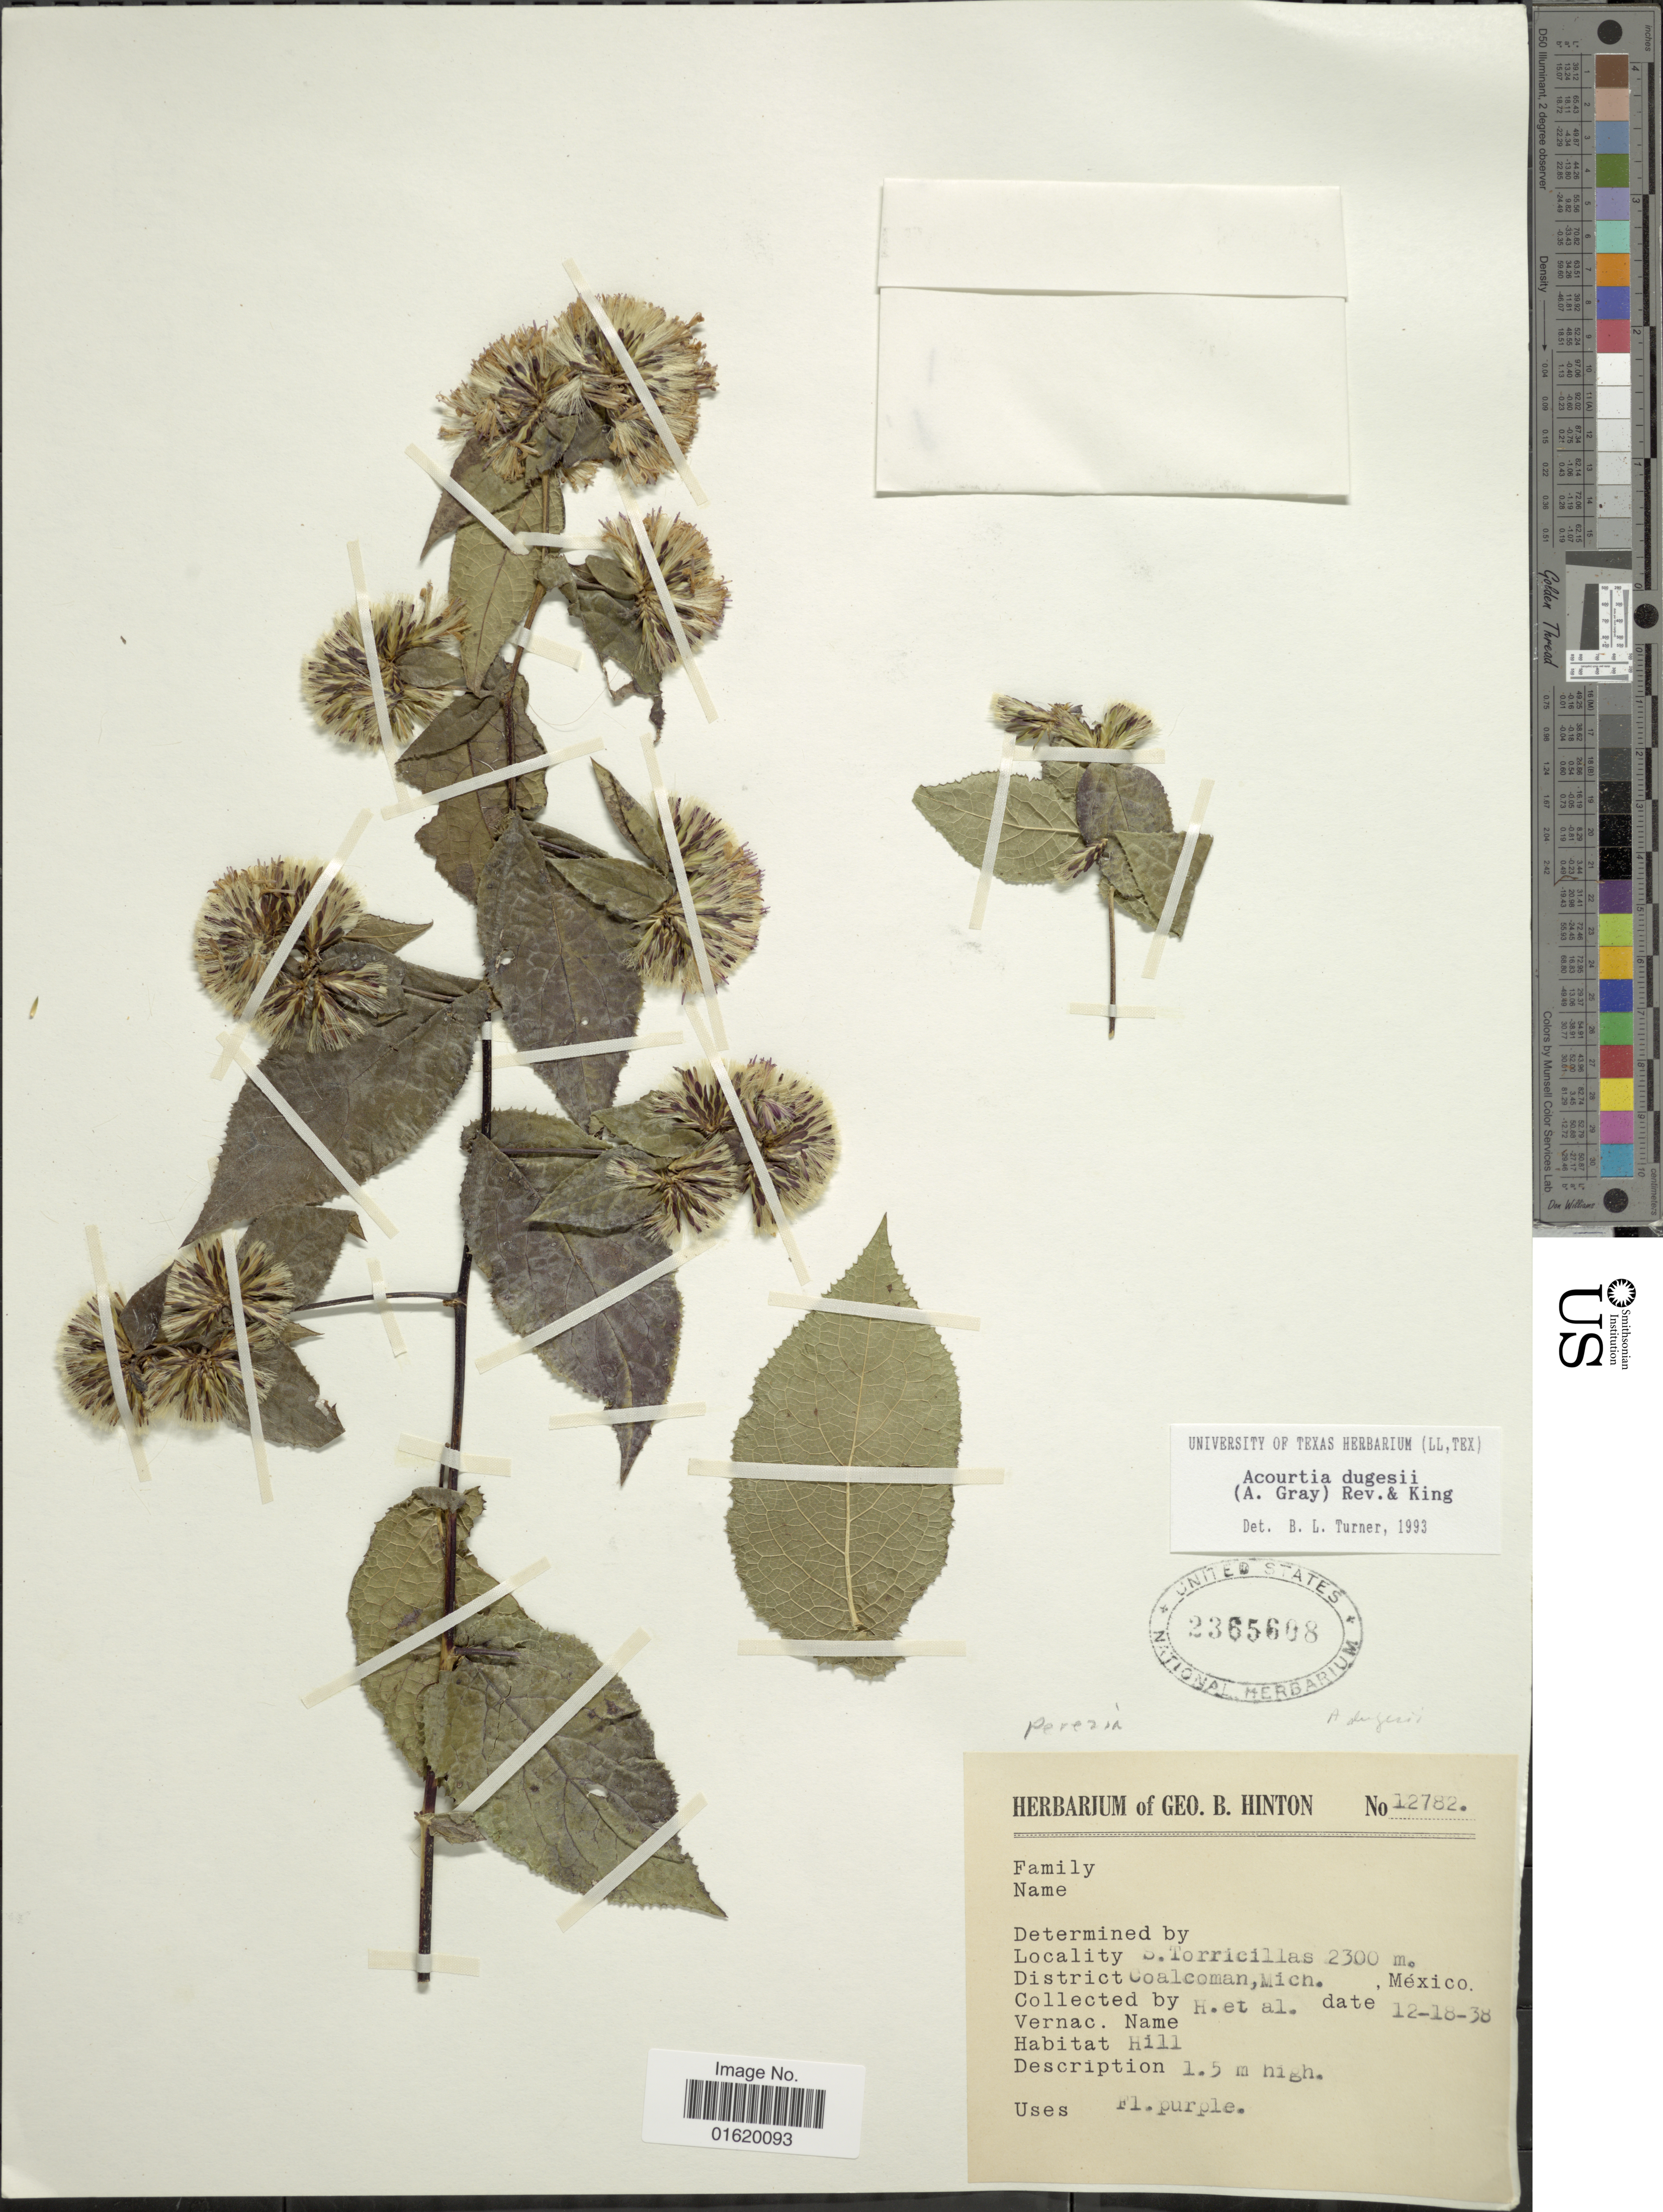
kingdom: Plantae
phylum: Tracheophyta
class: Magnoliopsida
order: Asterales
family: Asteraceae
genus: Acourtia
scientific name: Acourtia dugesii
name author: (A. Gray) Reveal & R.M. King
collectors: G. B. Hinton & et al.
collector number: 12782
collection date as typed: Transcribed d/m/y: 18/12/38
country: Mexico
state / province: Michoacán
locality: S. Torricillas, Coalcoman, Hill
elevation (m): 2300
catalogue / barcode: US 2365608